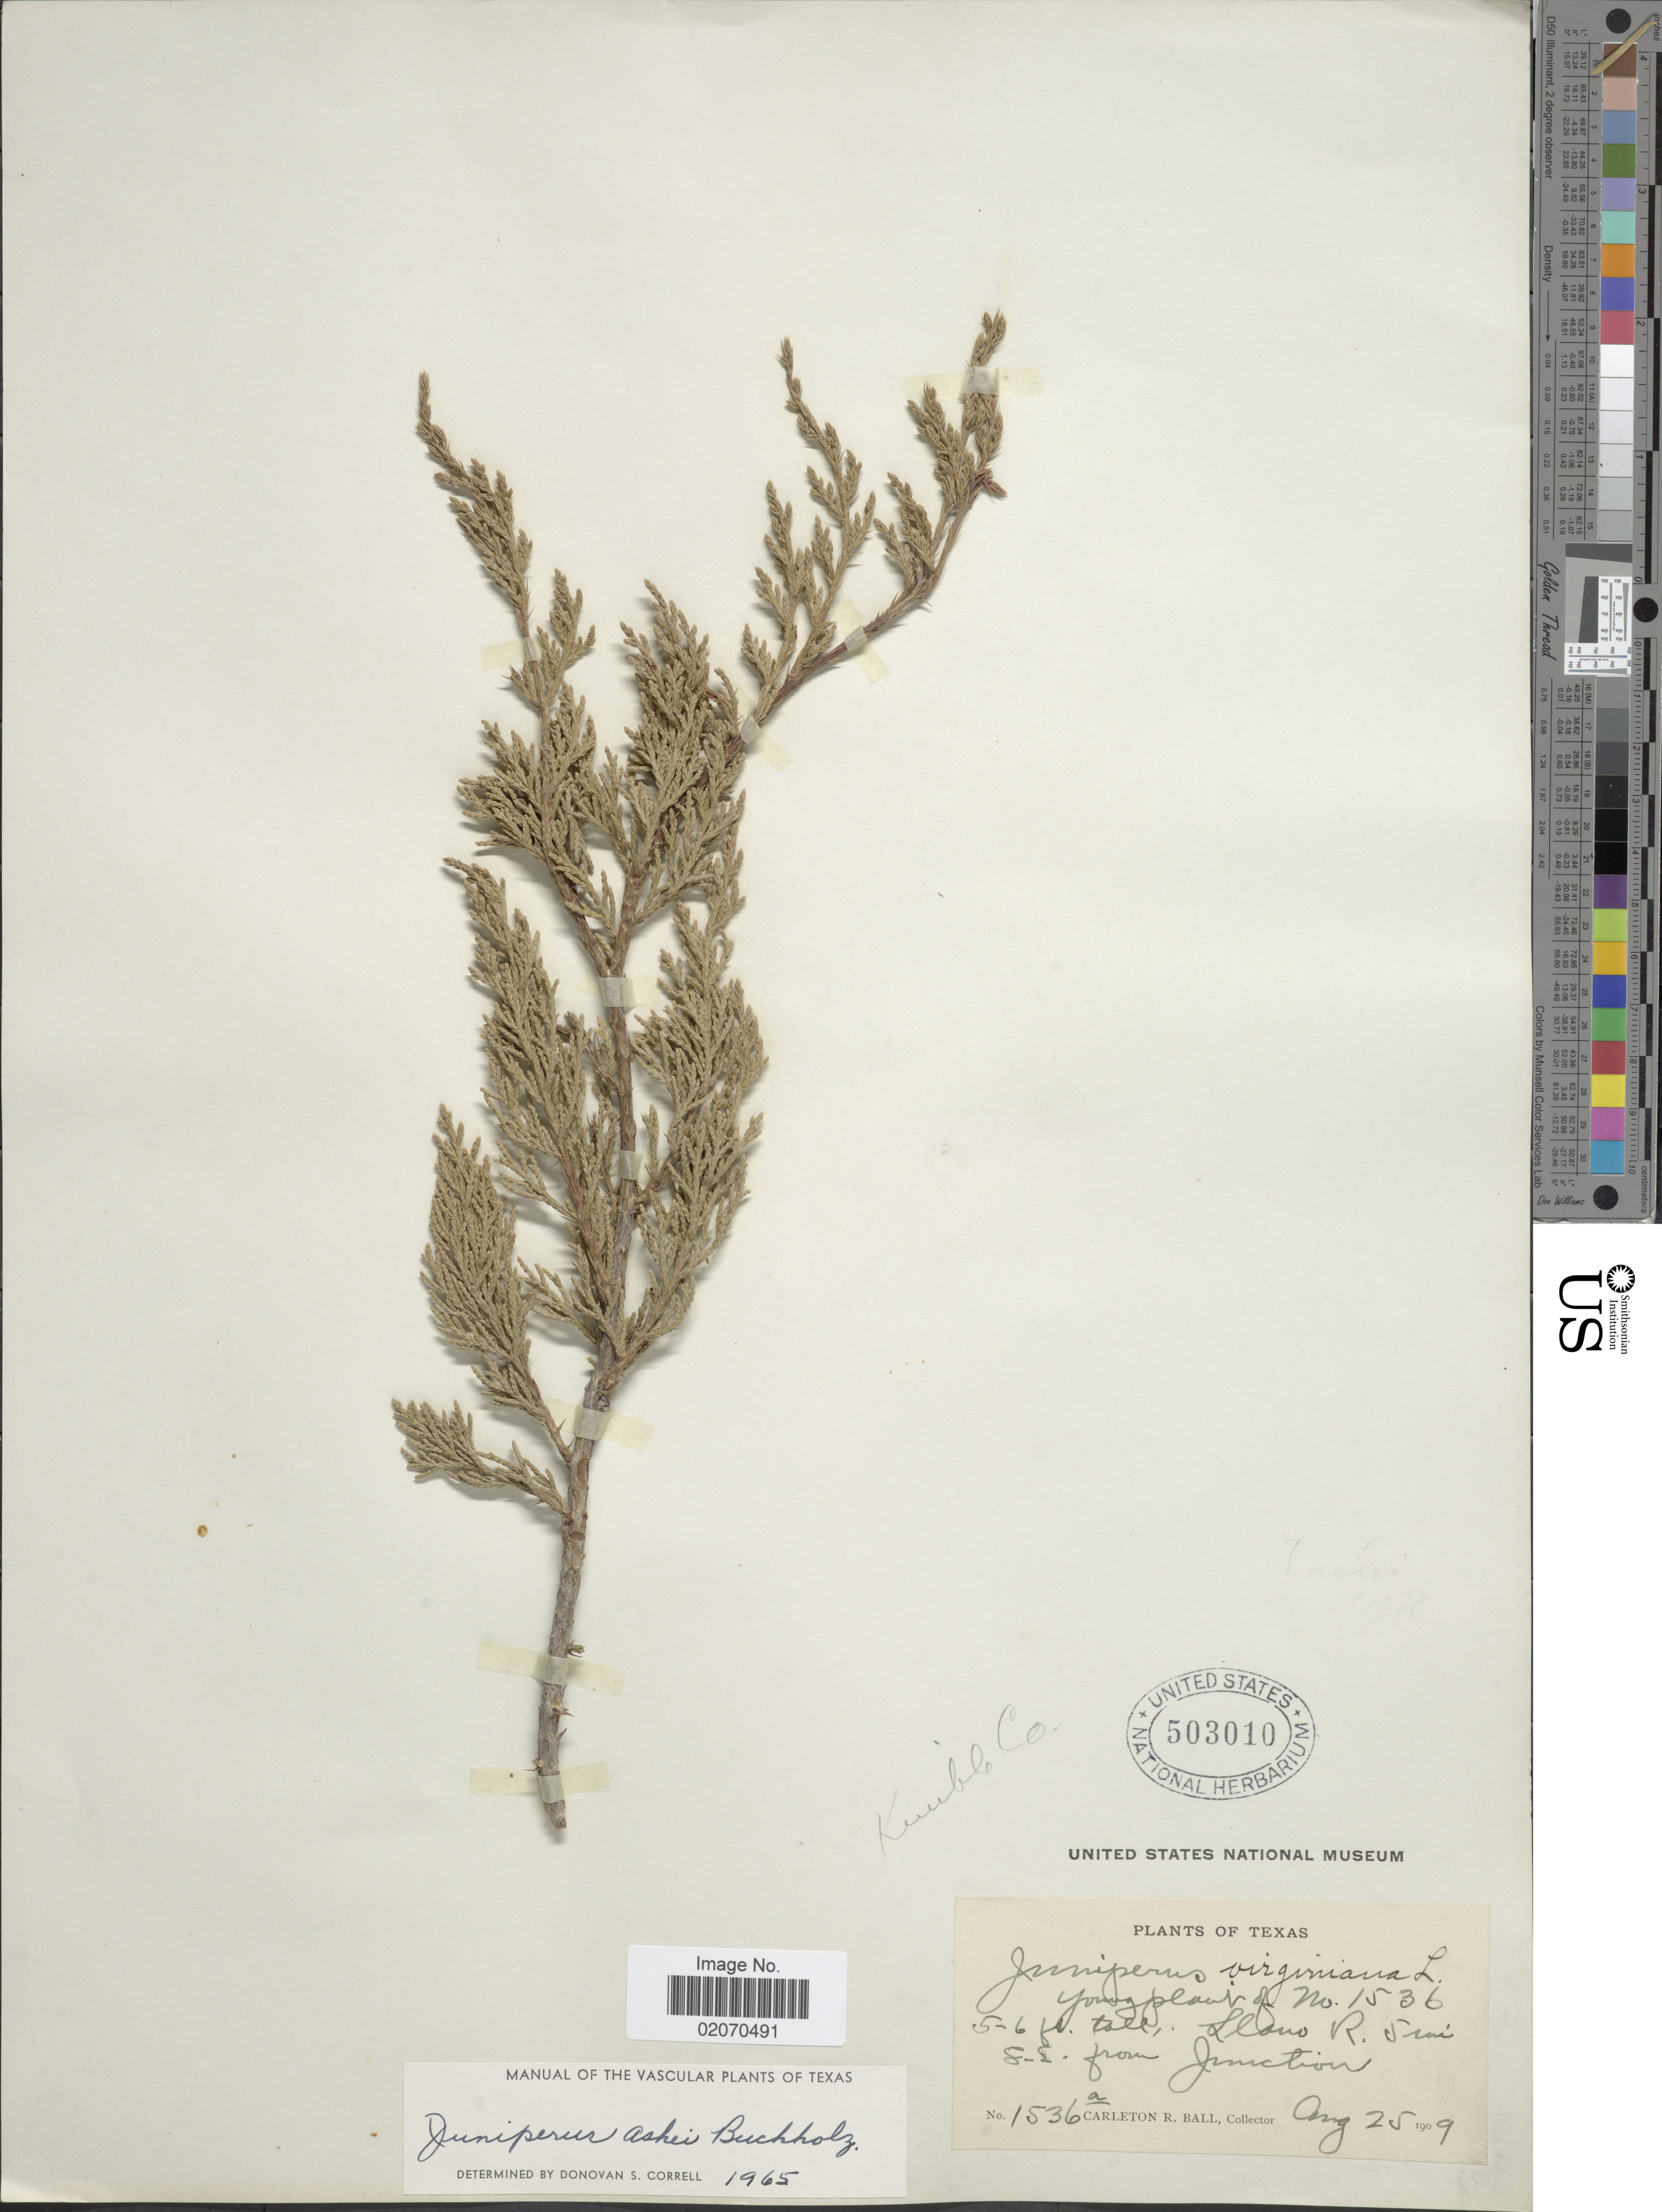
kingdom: Plantae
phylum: Tracheophyta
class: Pinopsida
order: Pinales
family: Cupressaceae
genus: Juniperus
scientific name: Juniperus ashei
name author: J. Buchholz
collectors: C. R. Ball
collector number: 1536a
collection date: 1909-08-25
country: United States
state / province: Texas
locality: Llano R. 5 mi. S.E. from Junction, Kimble Co.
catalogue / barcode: US 503010